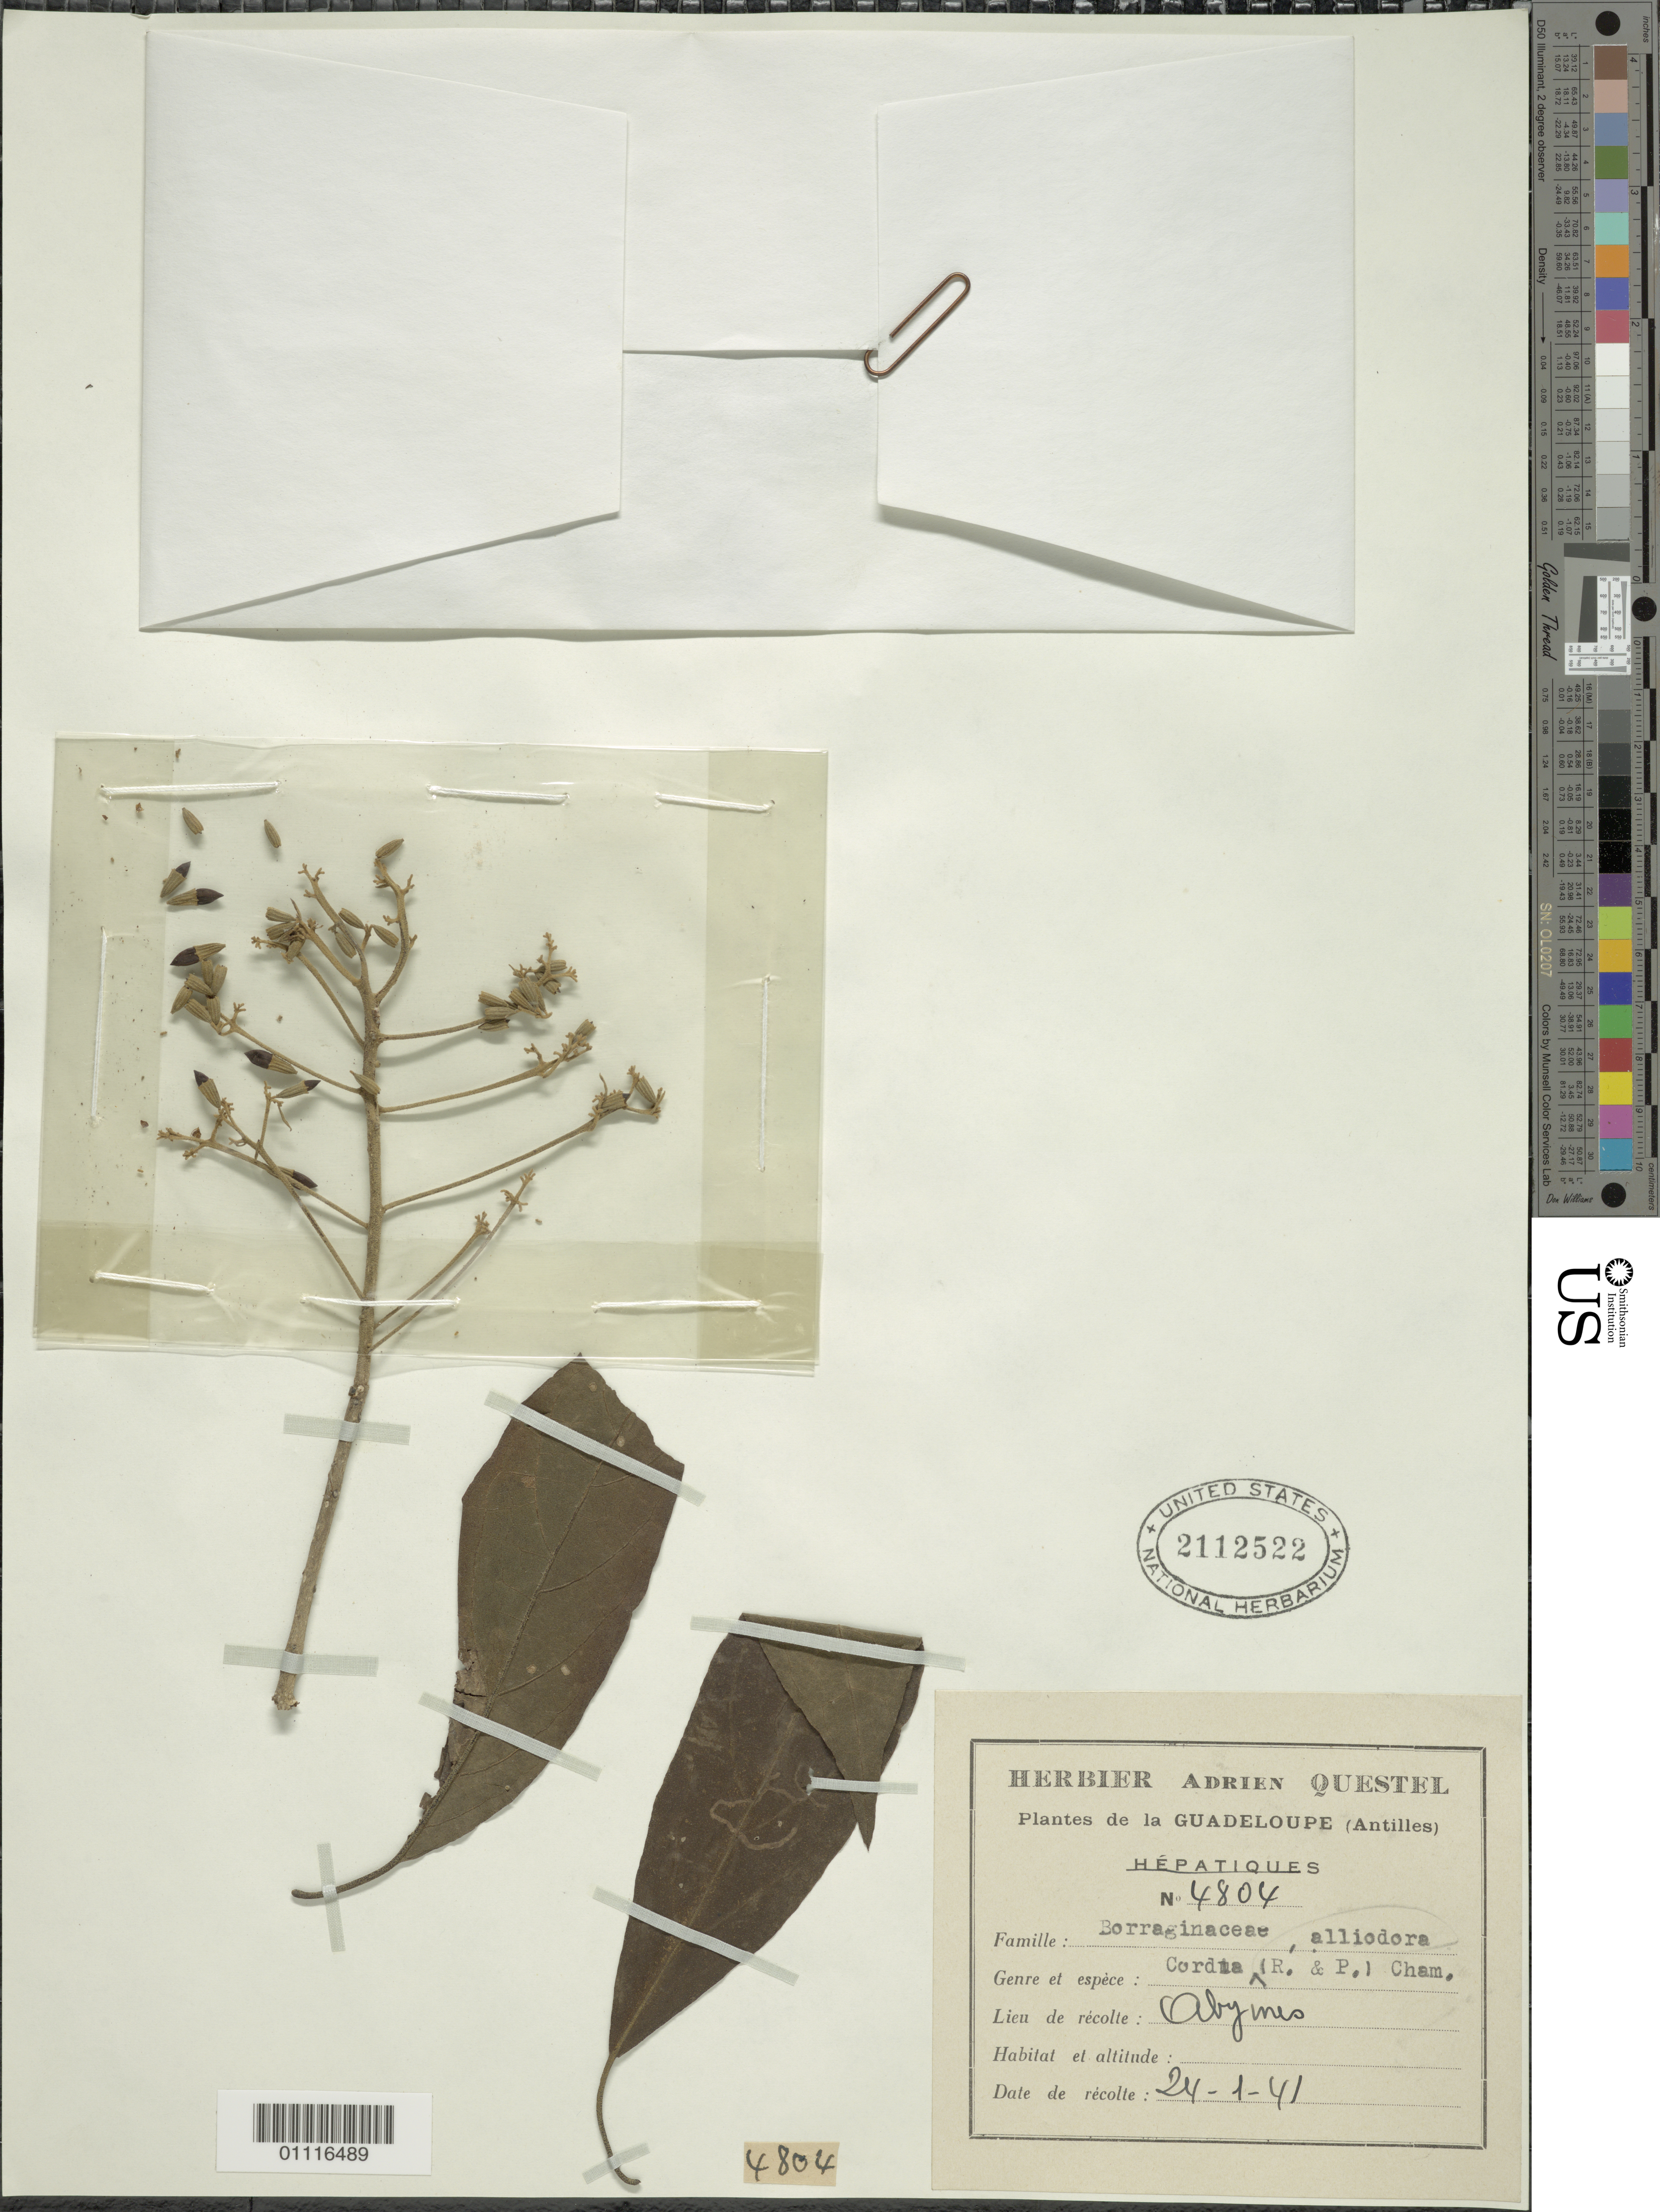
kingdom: Plantae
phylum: Tracheophyta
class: Magnoliopsida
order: Boraginales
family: Cordiaceae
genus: Cordia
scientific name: Cordia alliodora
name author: (Ruiz & Pav.) Oken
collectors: A. Questel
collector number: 4804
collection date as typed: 24 Jan 1941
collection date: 1941-01-24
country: Guadeloupe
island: Grande Terre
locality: Abymes.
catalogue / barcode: US 2112522